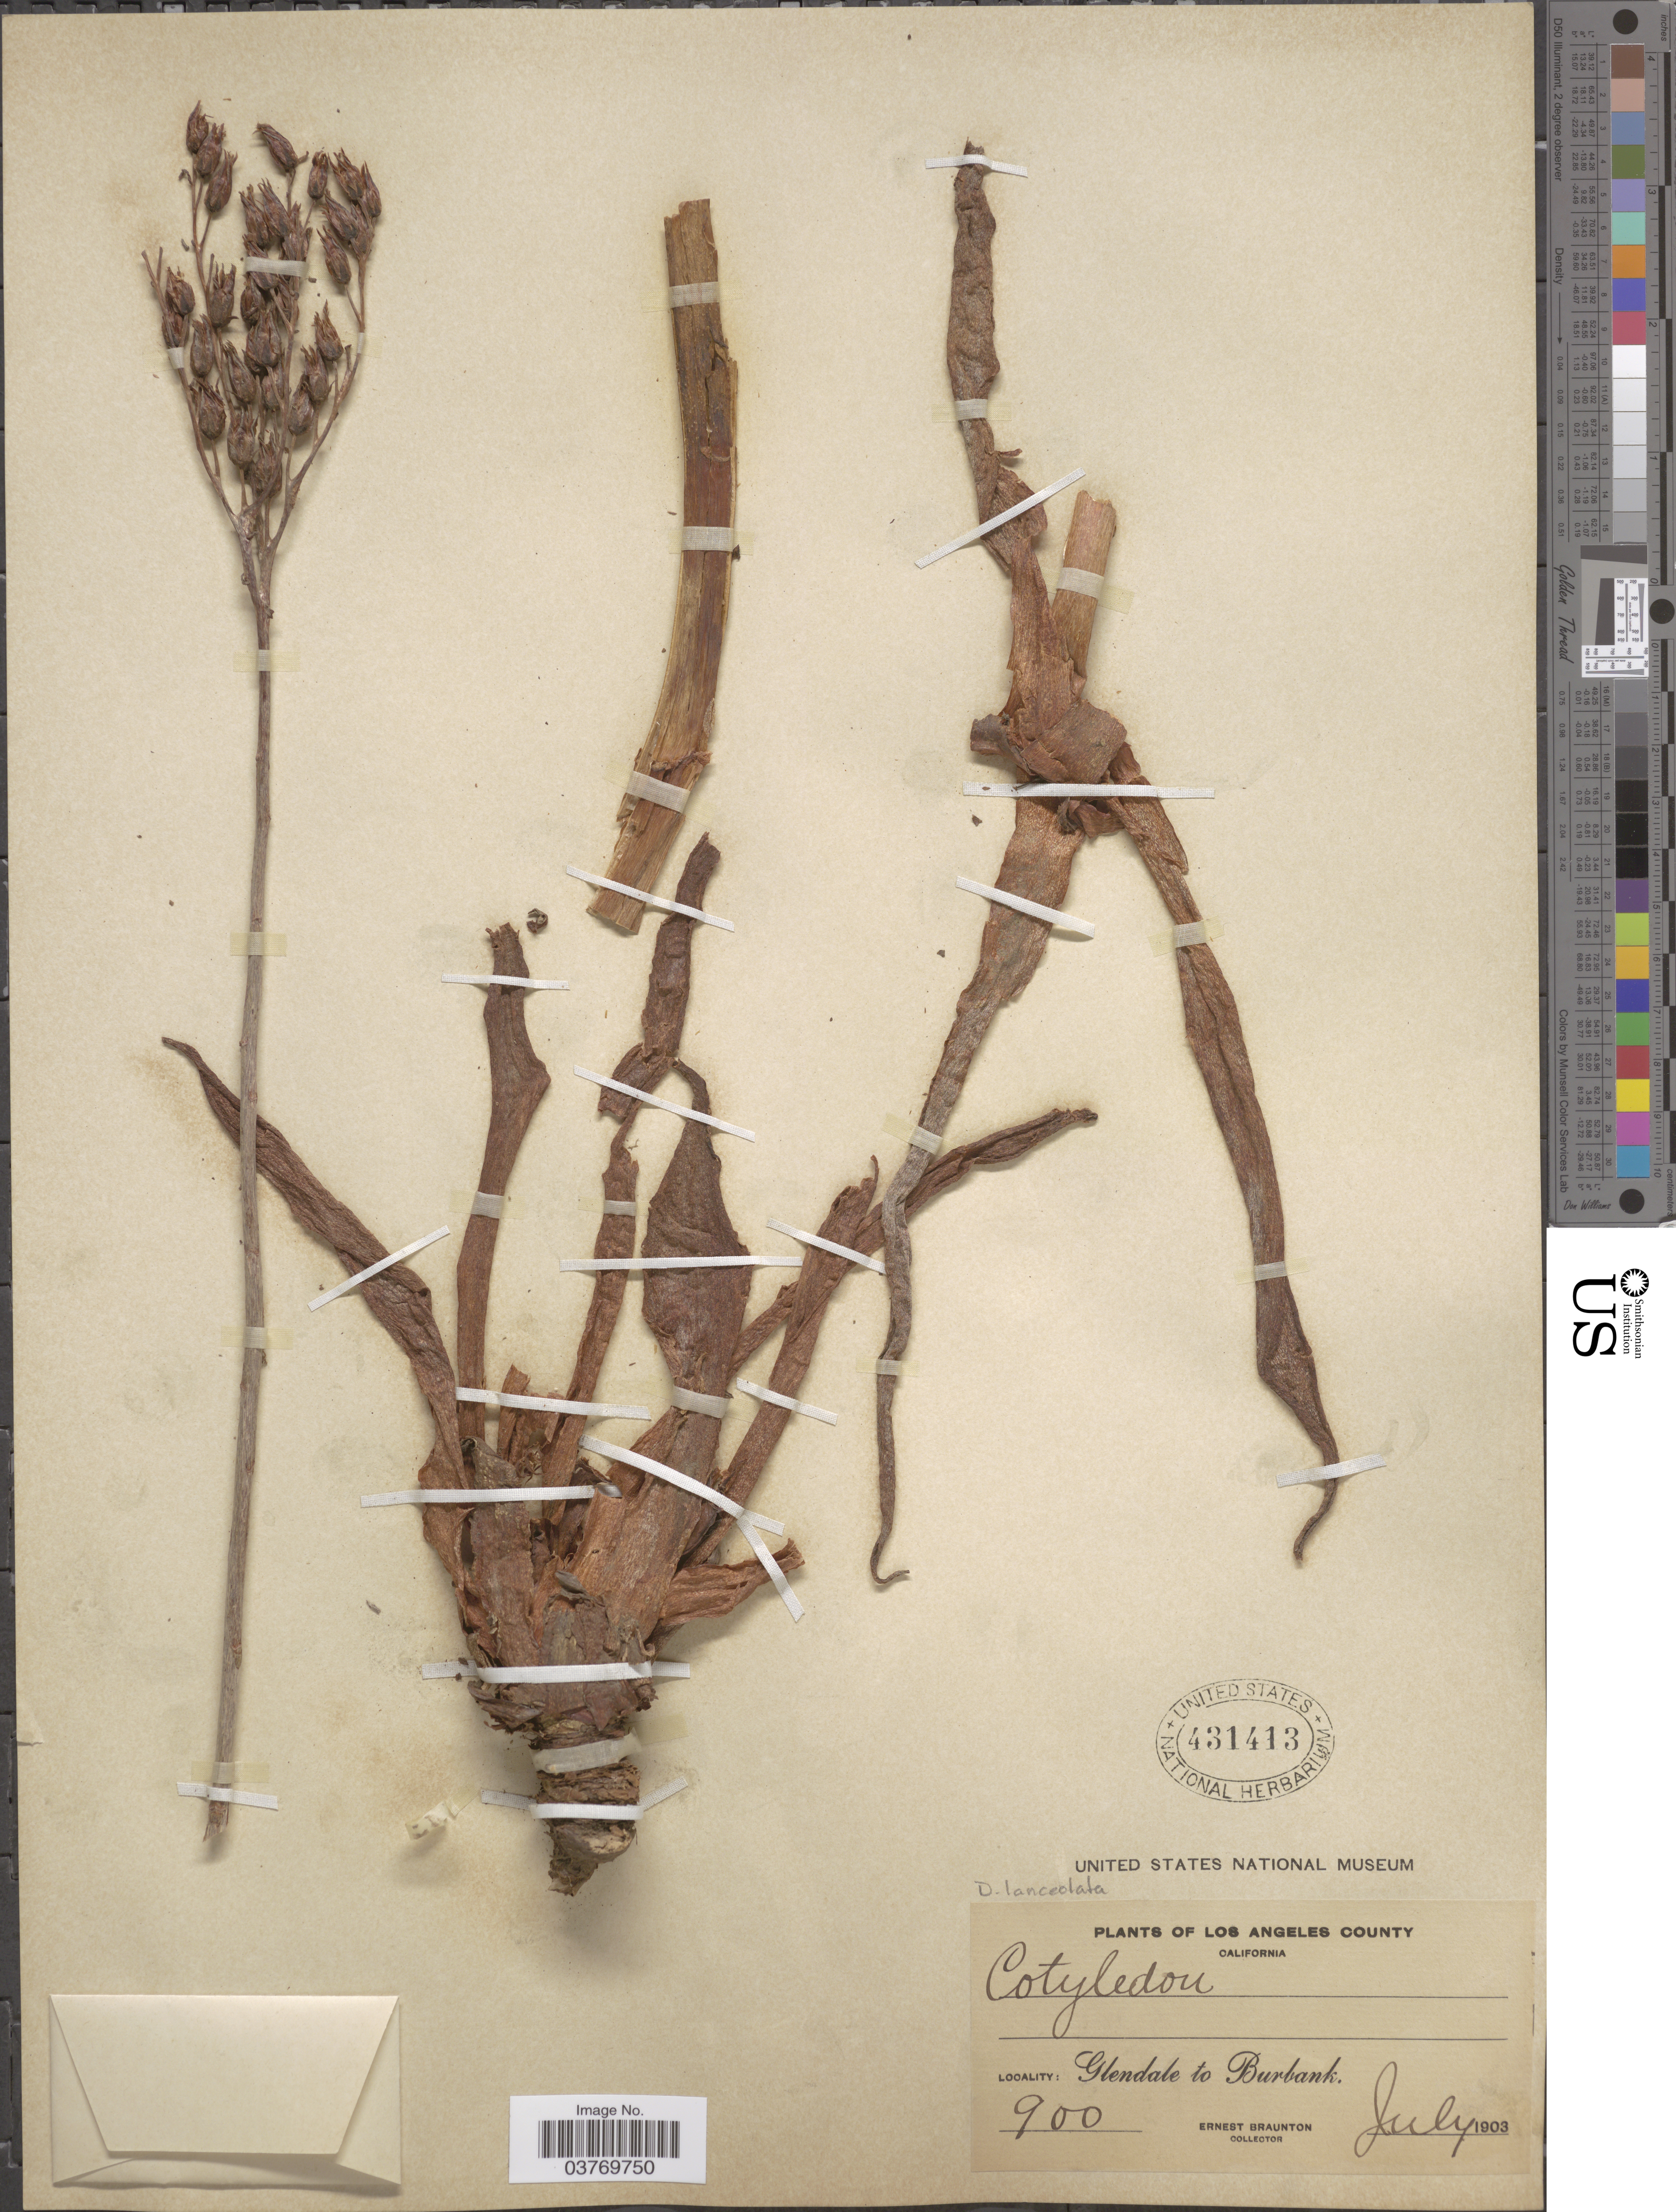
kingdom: Plantae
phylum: Tracheophyta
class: Magnoliopsida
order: Saxifragales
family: Crassulaceae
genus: Dudleya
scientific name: Dudleya lanceolata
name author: (Nutt.) Britton & Rose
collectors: E. Braunton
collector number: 900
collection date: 1903-07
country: United States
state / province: California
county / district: Los Angeles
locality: Los Angeles County. Glendale to Burbank.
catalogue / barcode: US 431413